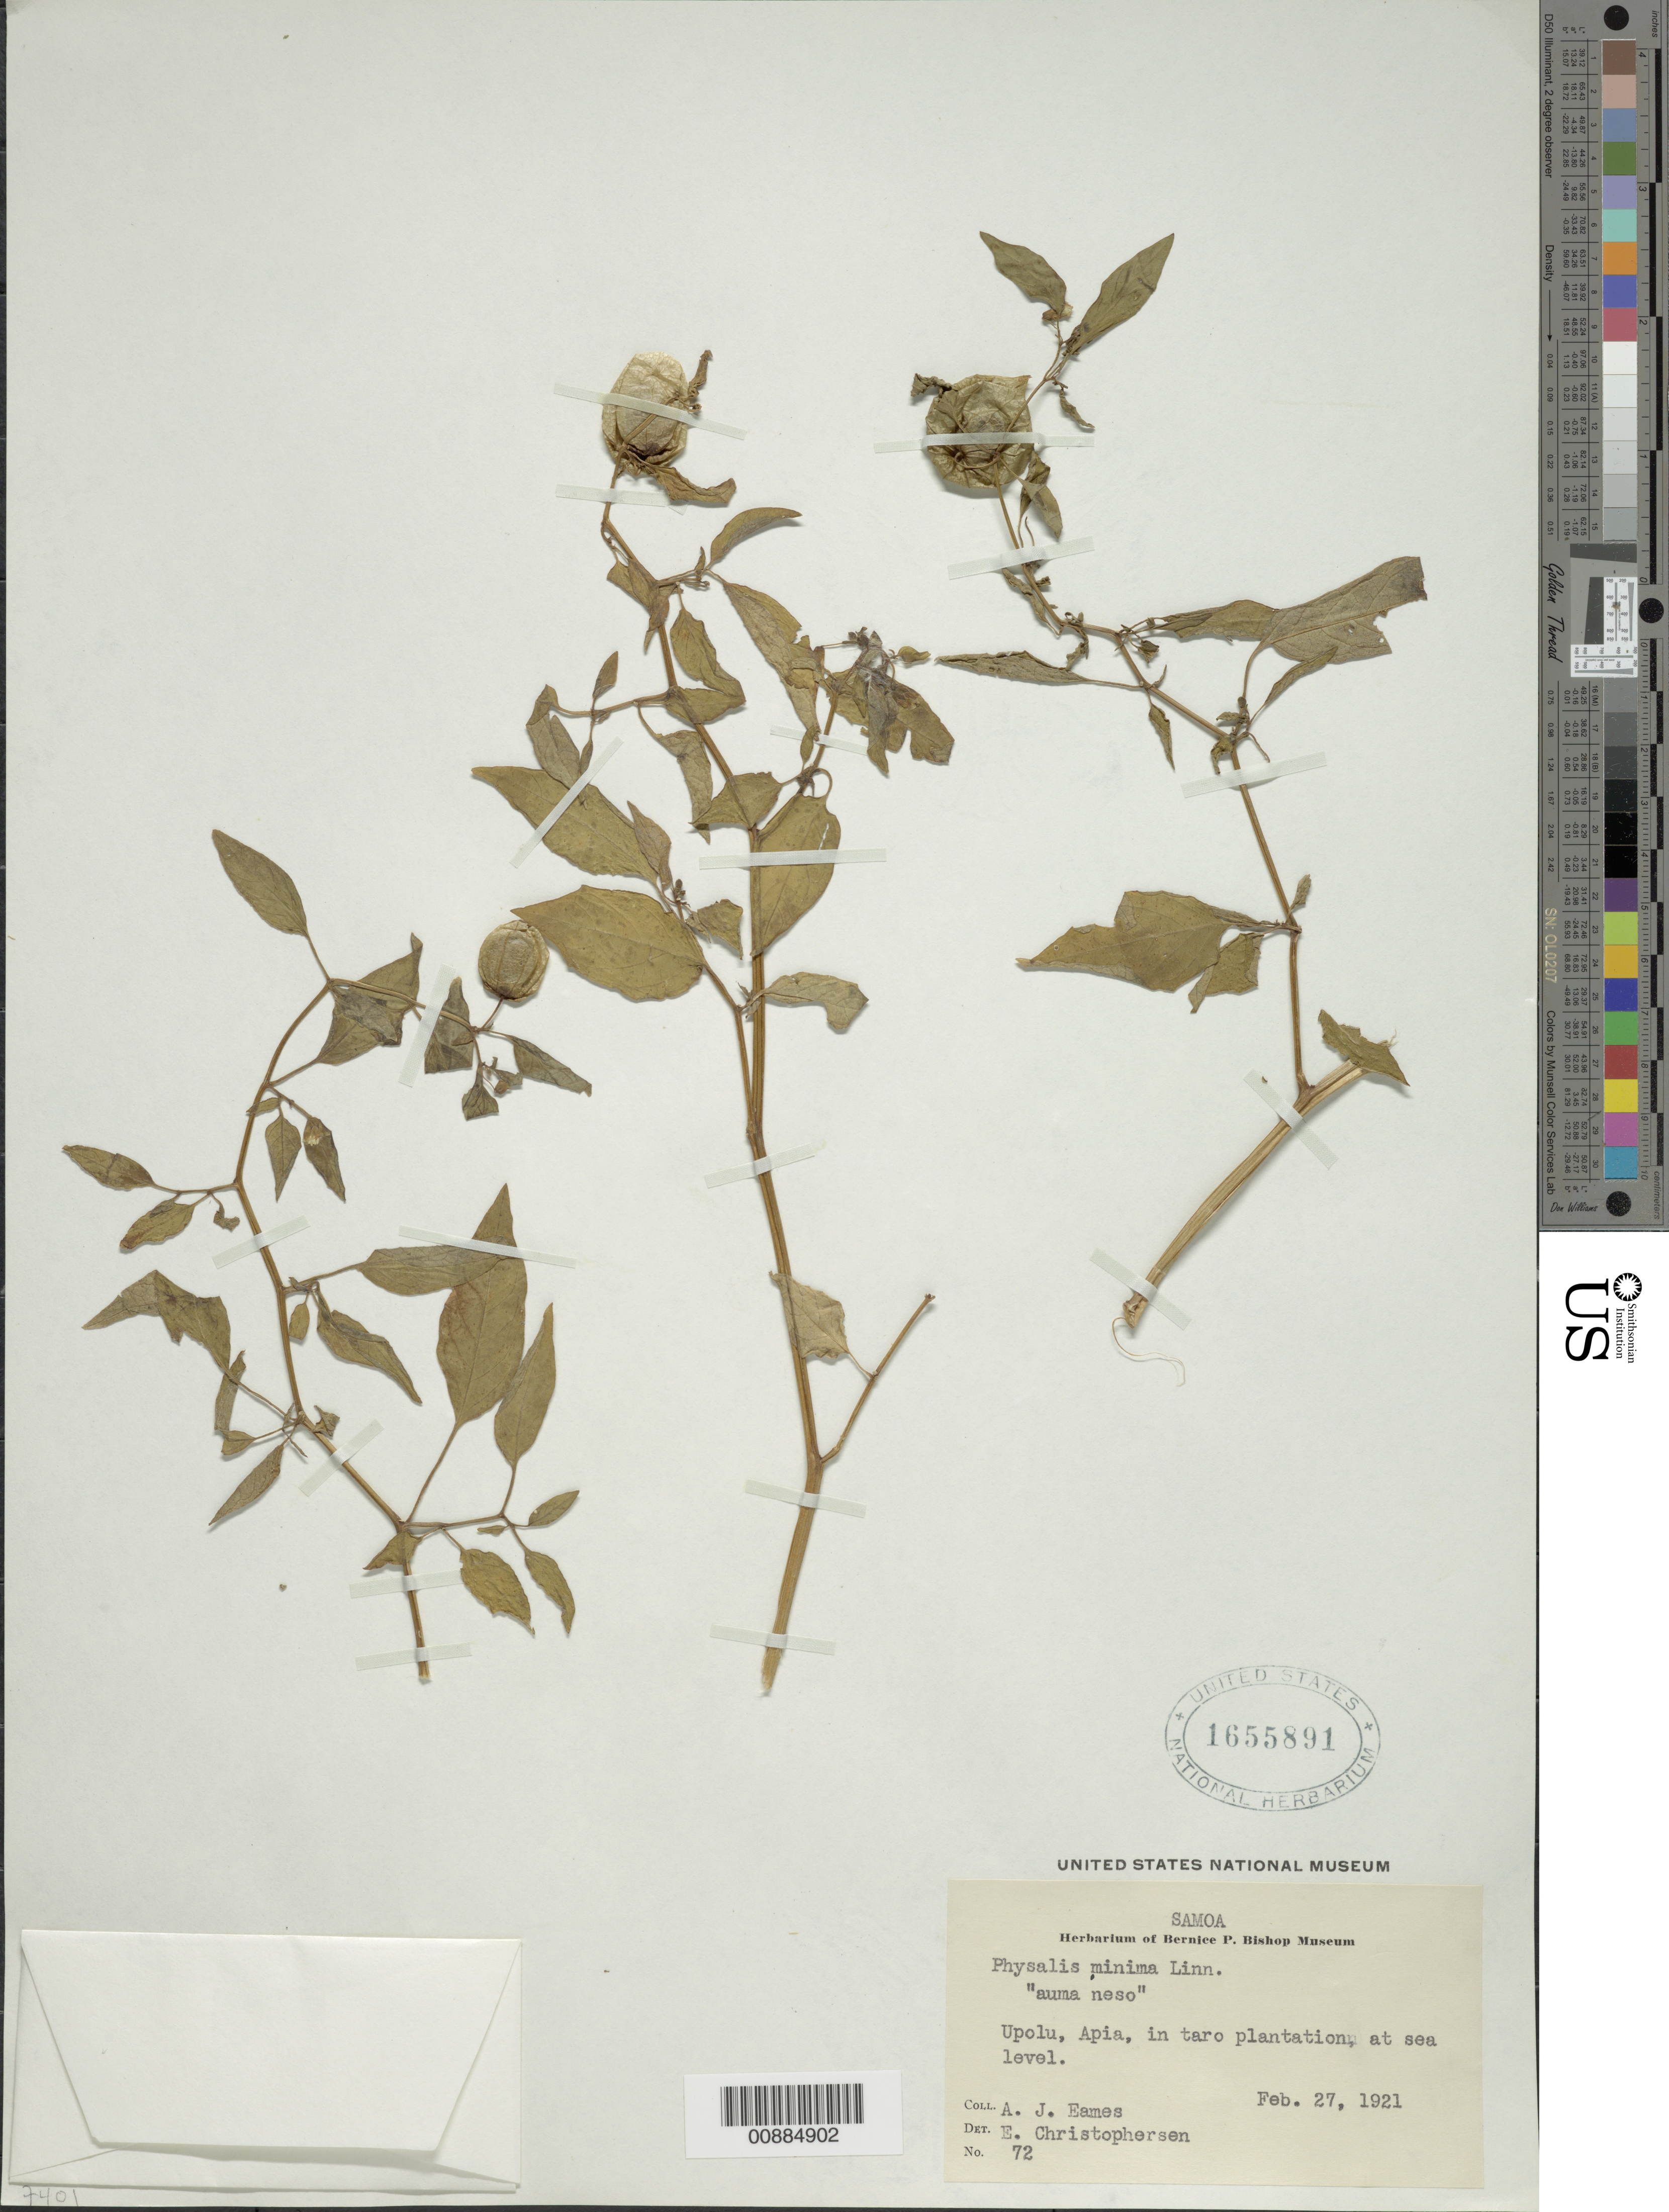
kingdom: Plantae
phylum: Tracheophyta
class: Magnoliopsida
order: Solanales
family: Solanaceae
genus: Physalis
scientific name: Physalis minima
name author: L.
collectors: A. J. Eames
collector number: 72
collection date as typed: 27 Feb 1921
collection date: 1921-02-27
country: Samoa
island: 'Upolu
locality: Apia, in taro plantation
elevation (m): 0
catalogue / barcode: US 1655891